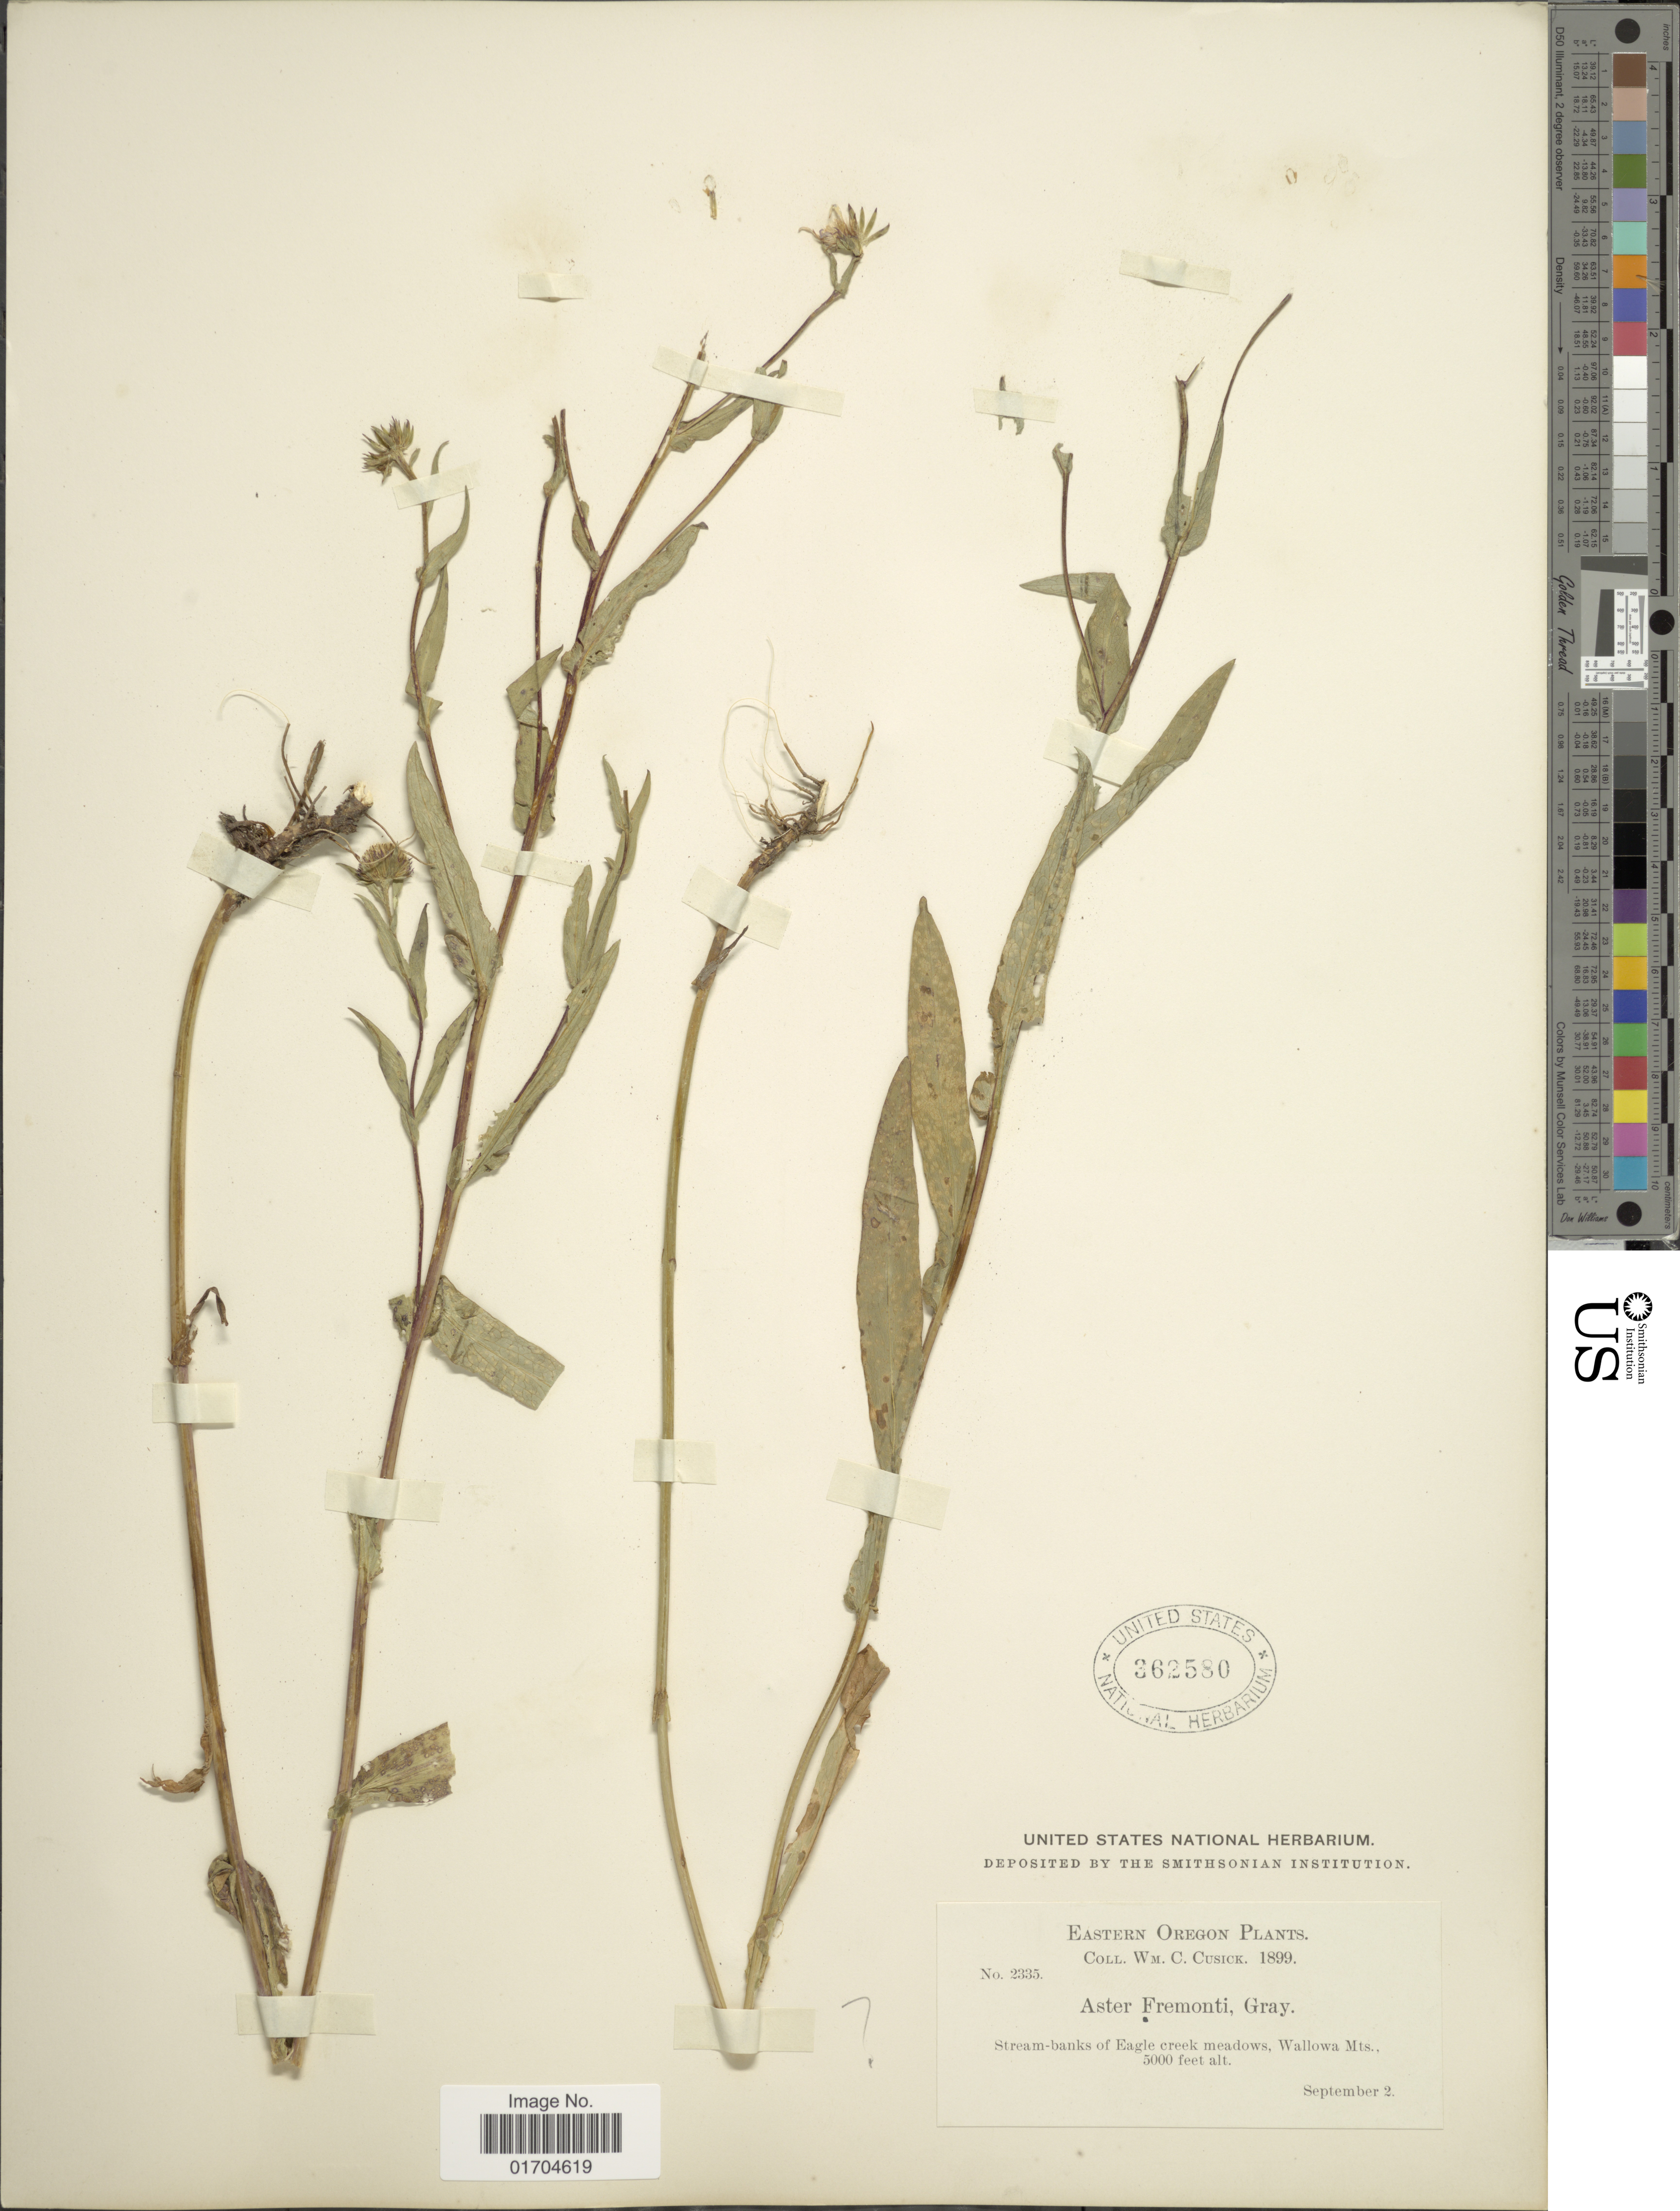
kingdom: Plantae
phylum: Tracheophyta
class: Magnoliopsida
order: Asterales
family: Asteraceae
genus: Symphyotrichum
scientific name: Symphyotrichum sp.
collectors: W. C. Cusick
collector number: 2335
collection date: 1899-09-02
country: United States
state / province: Oregon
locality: Eastern Oregon. Stream-banks of Eagle creek meadows, Wallowa Mts.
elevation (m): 1524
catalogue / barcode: US 362580